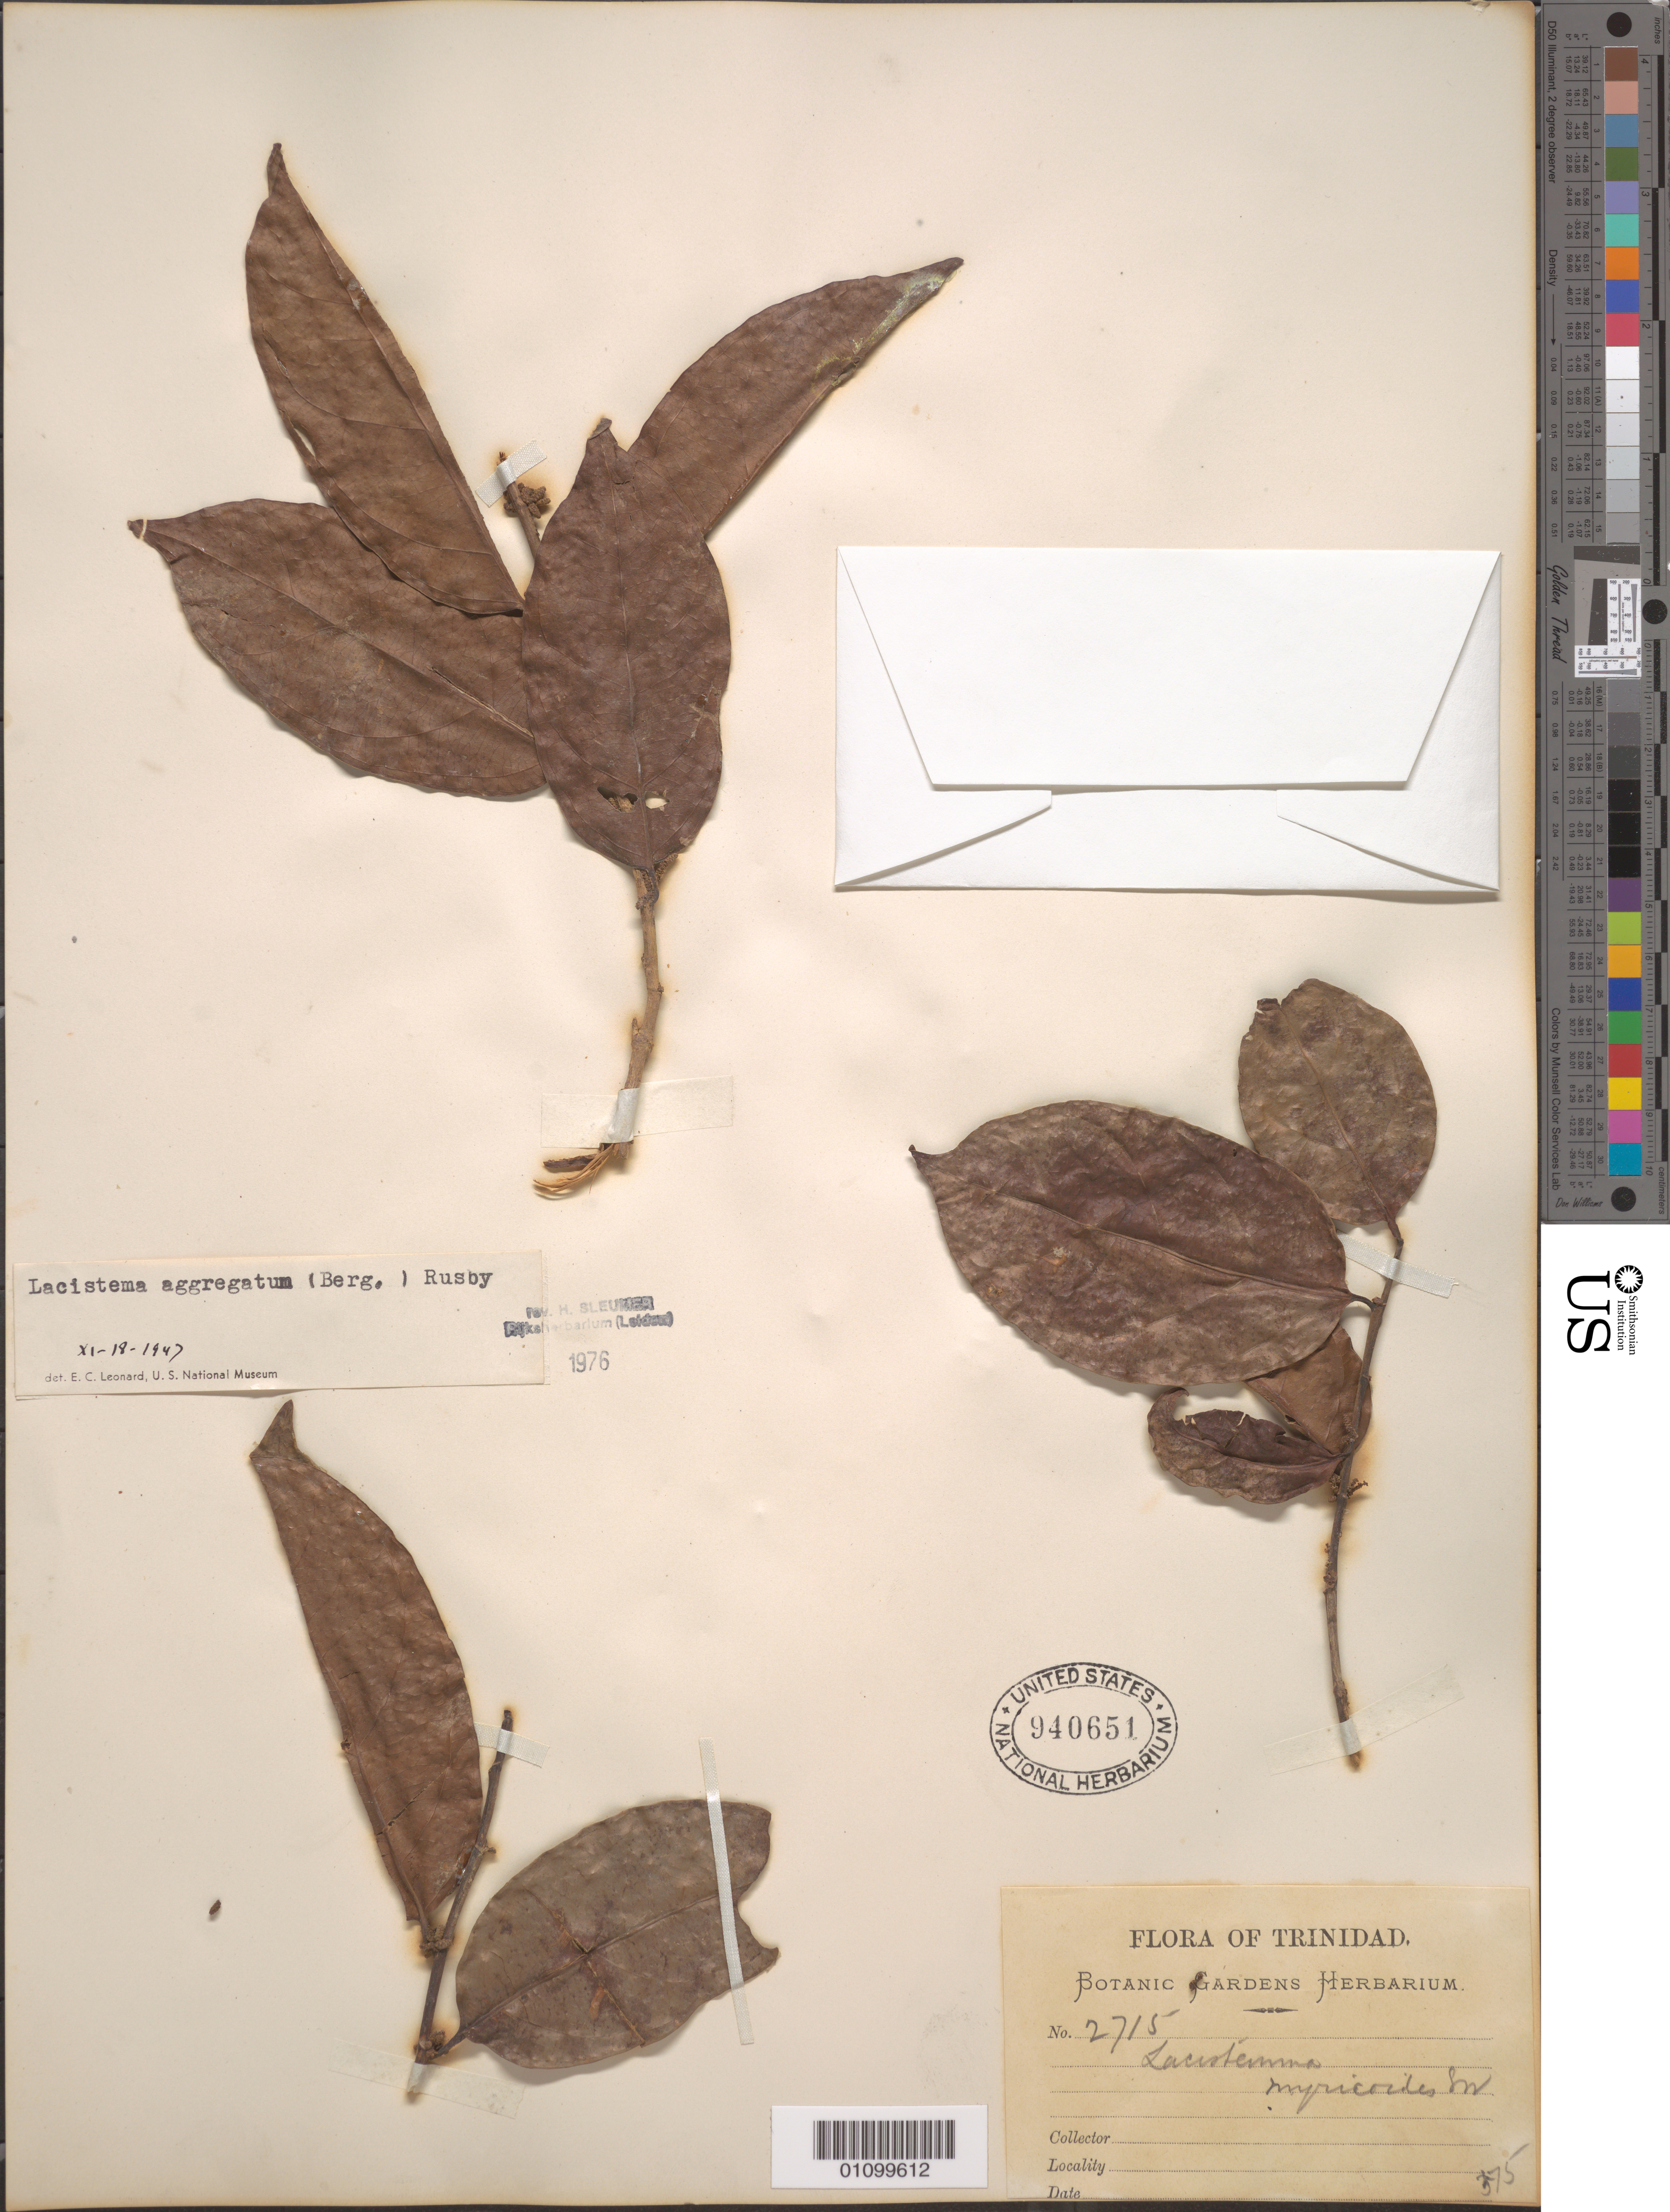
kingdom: Plantae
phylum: Tracheophyta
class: Magnoliopsida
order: Malpighiales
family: Lacistemataceae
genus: Lacistema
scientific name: Lacistema aggregatum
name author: (P.J. Bergius) Rusby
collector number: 375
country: Trinidad and Tobago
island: Trinidad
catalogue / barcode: US 940651